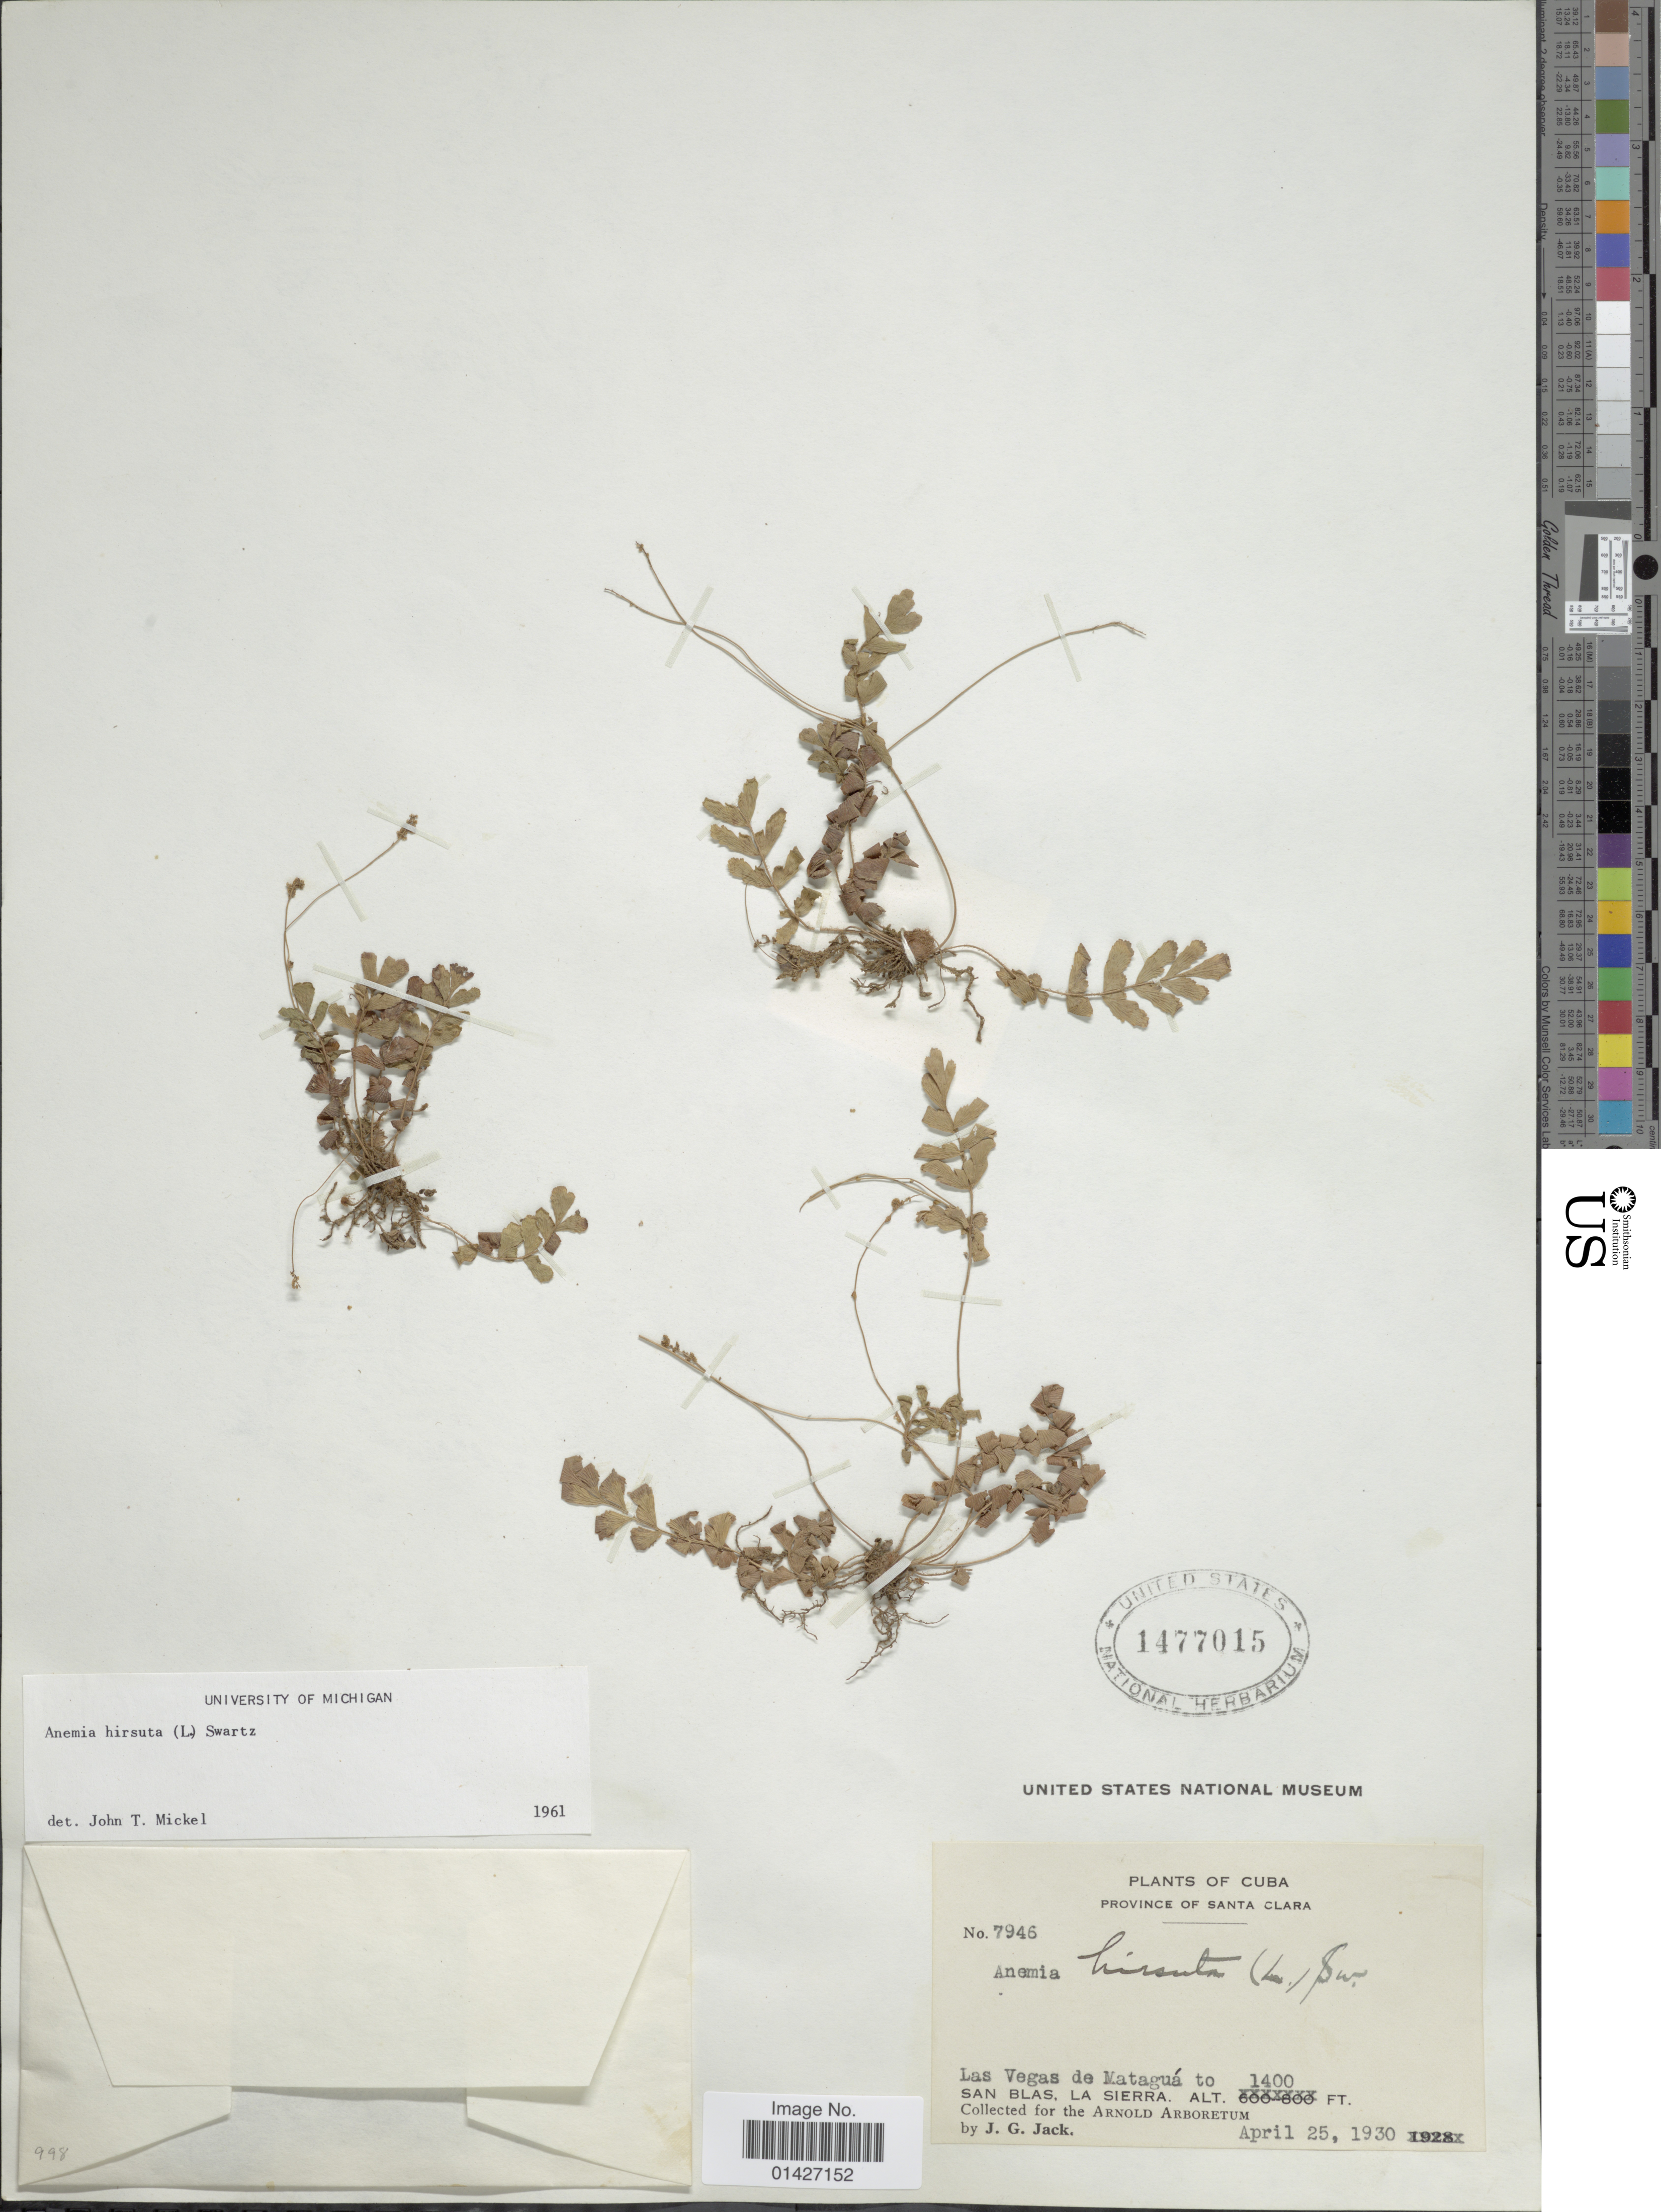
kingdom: Plantae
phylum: Tracheophyta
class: Polypodiopsida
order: Schizaeales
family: Anemiaceae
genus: Anemia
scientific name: Anemia hirsuta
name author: (L.) Sw.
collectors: J. G. Jack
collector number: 7946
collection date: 1930-04-25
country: Cuba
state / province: Las Villas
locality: Province of Santa Clara. Las Vegas de Mataguá. San Blas. La Sierra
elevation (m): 427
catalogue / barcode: US 1477015